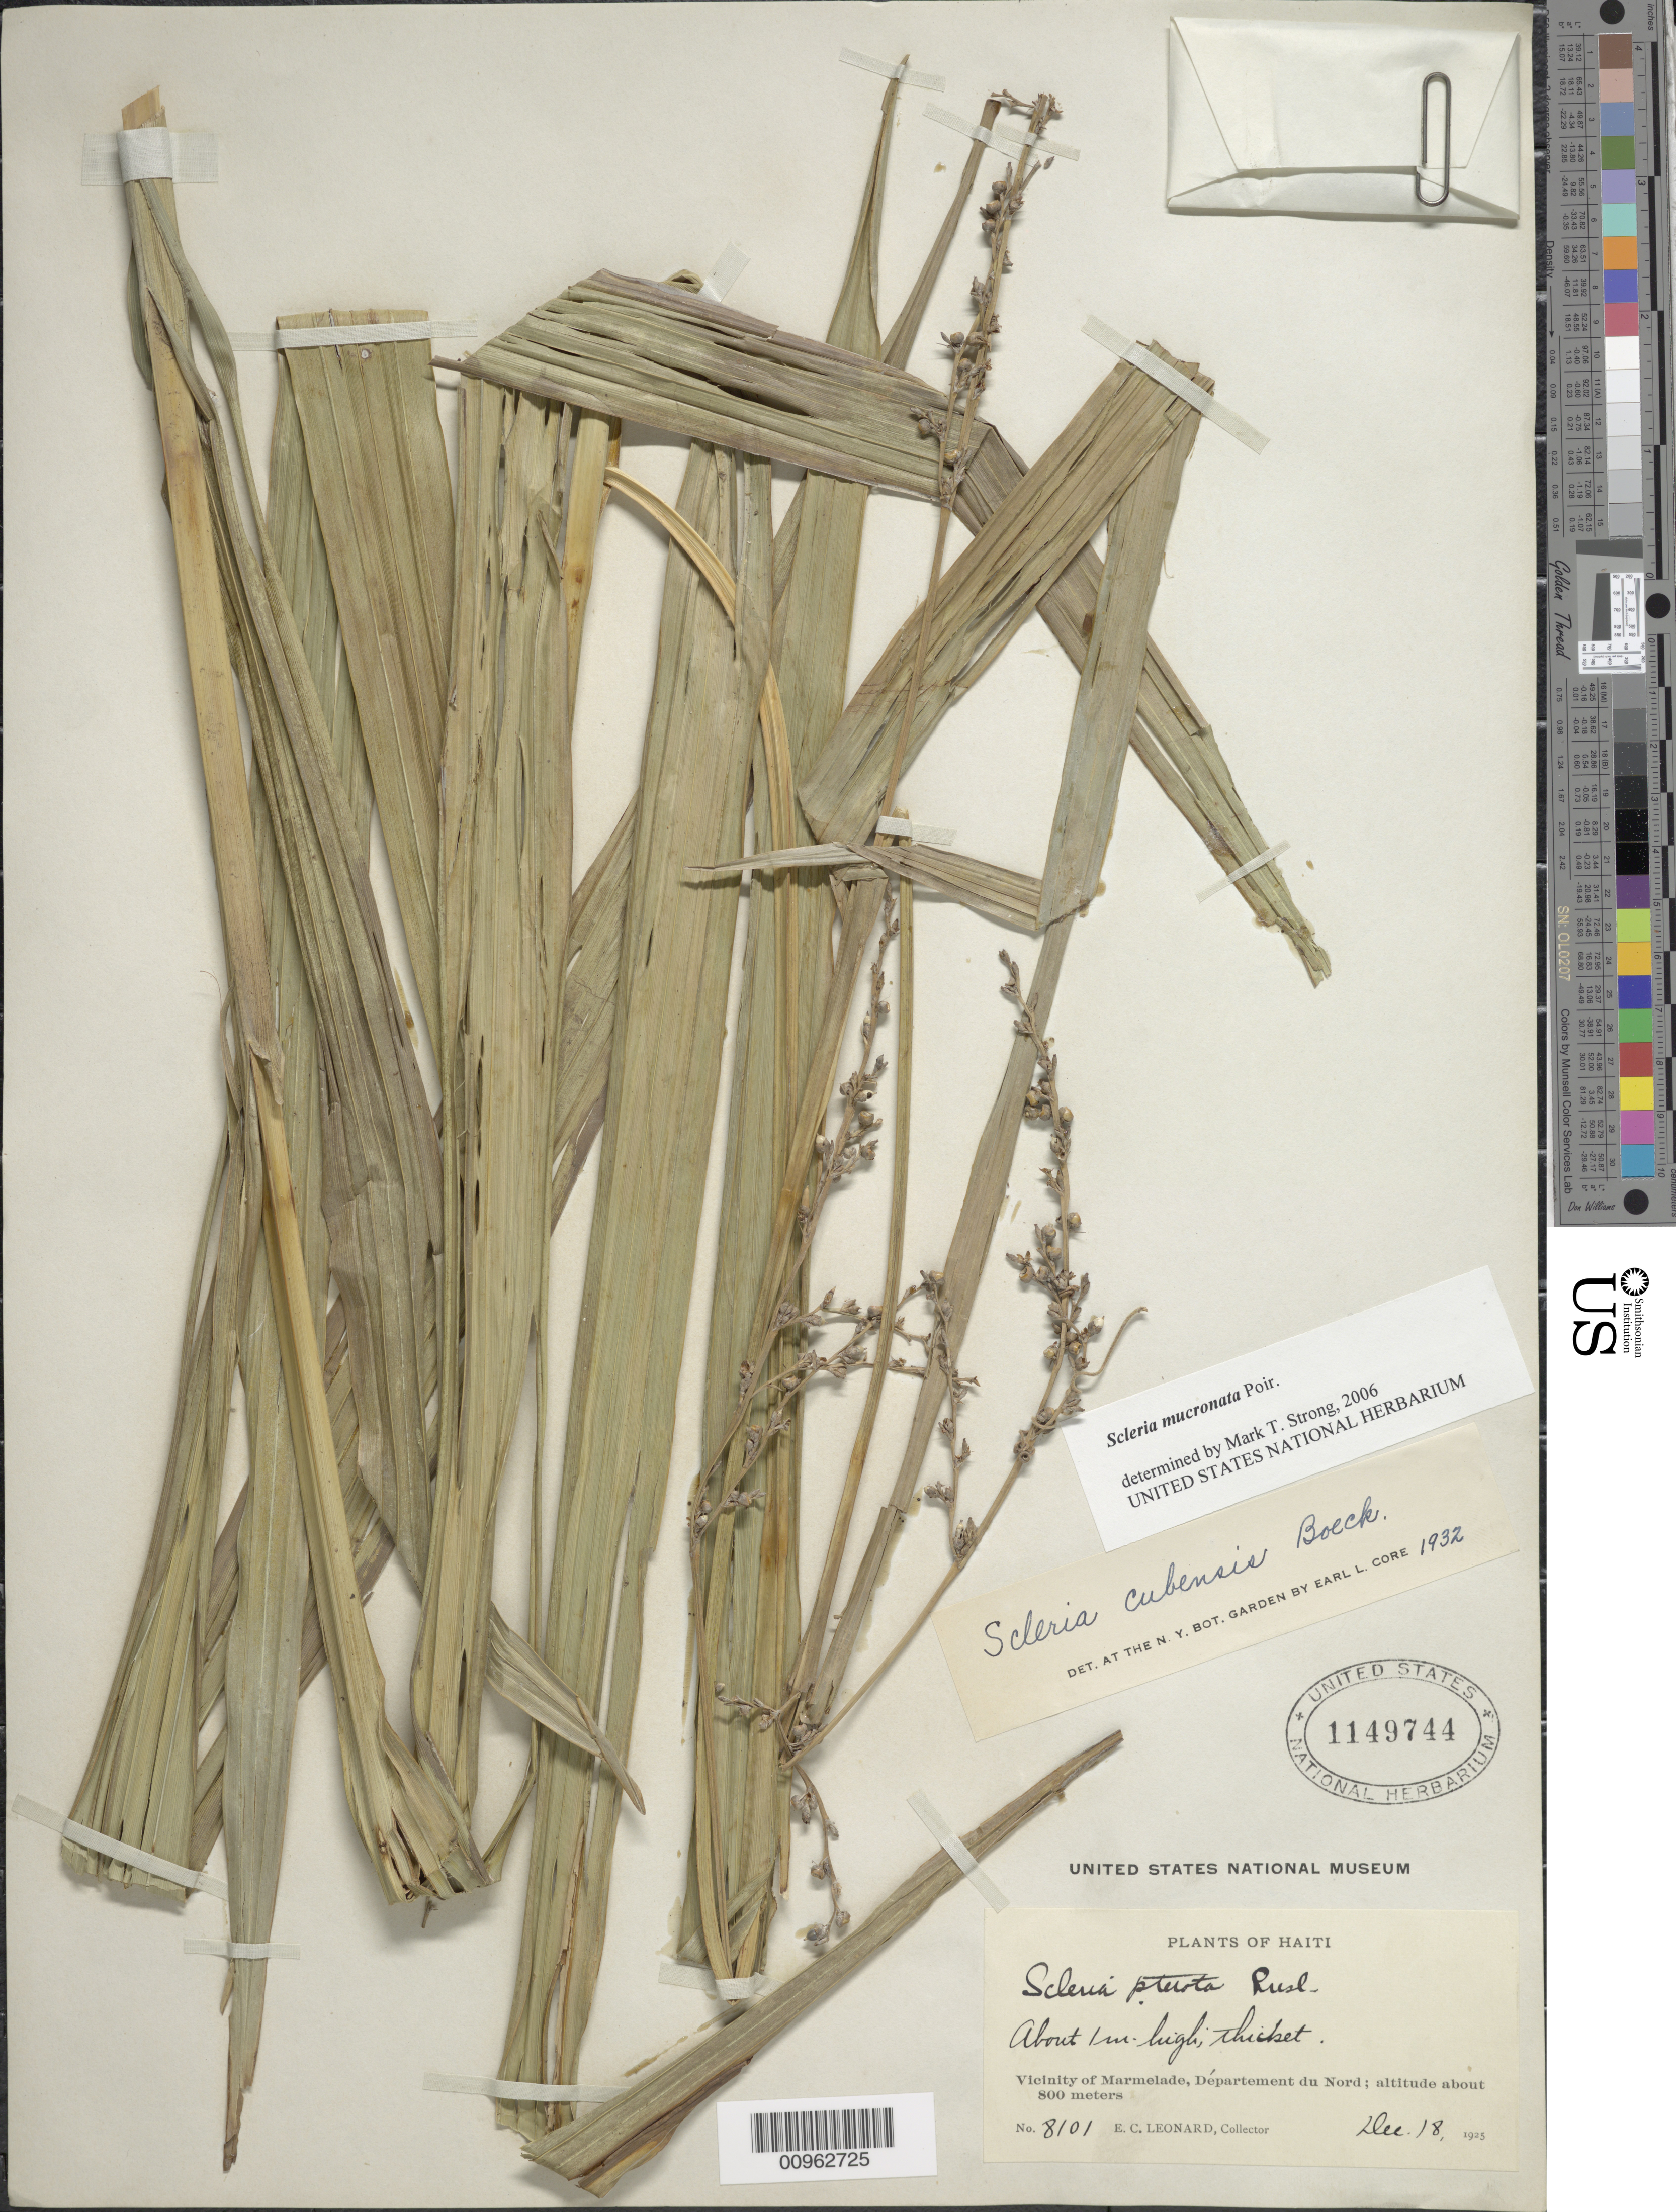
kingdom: Plantae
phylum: Tracheophyta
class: Liliopsida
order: Poales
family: Cyperaceae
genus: Scleria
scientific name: Scleria mucronata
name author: Poir.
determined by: Strong, M. T., (US), Smithsonian Institution - National Museum of Natural History (UNITED STATES)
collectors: E. C. Leonard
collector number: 8101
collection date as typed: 18 Dec 1925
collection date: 1925-12-18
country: Haiti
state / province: Nord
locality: Vicinity of Marmelade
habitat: Thicket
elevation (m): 800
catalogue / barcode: US 1149744